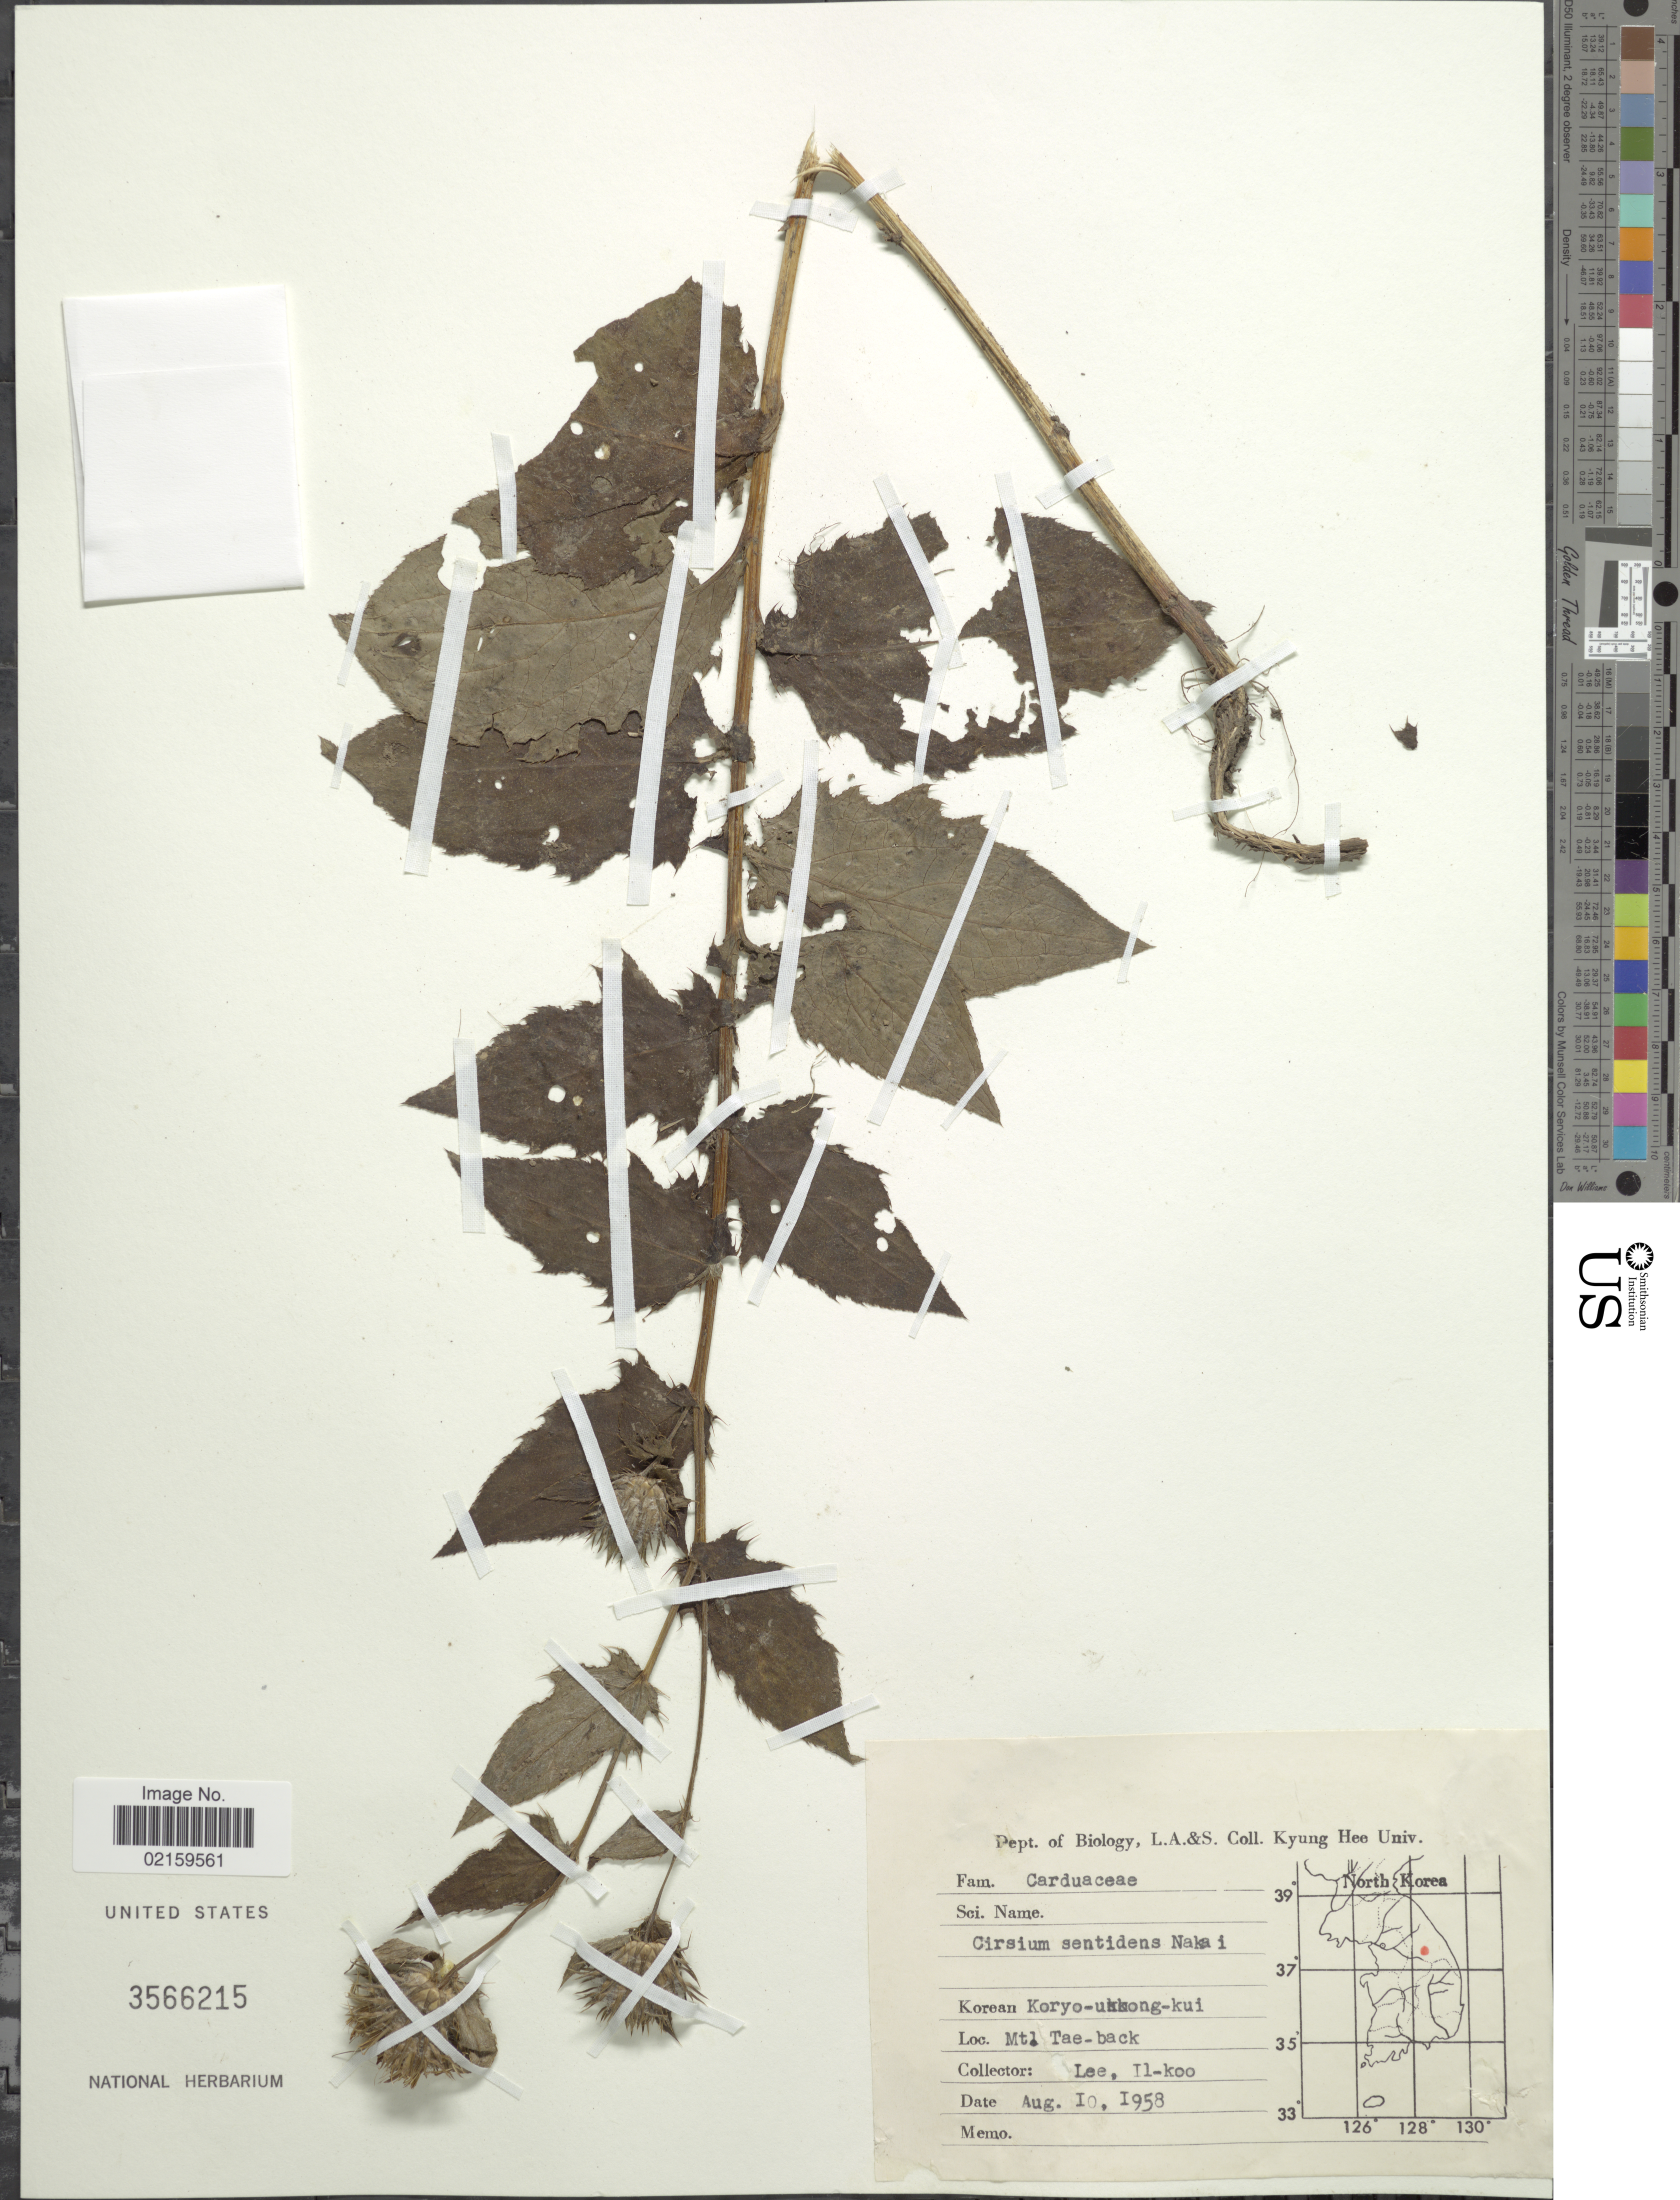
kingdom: Plantae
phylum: Tracheophyta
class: Magnoliopsida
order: Asterales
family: Asteraceae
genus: Cirsium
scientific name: Cirsium sentidens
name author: Nakai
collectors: Il-Ko Lee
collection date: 1958-08-10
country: South Korea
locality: Mt. Tae-back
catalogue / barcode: US 3566215